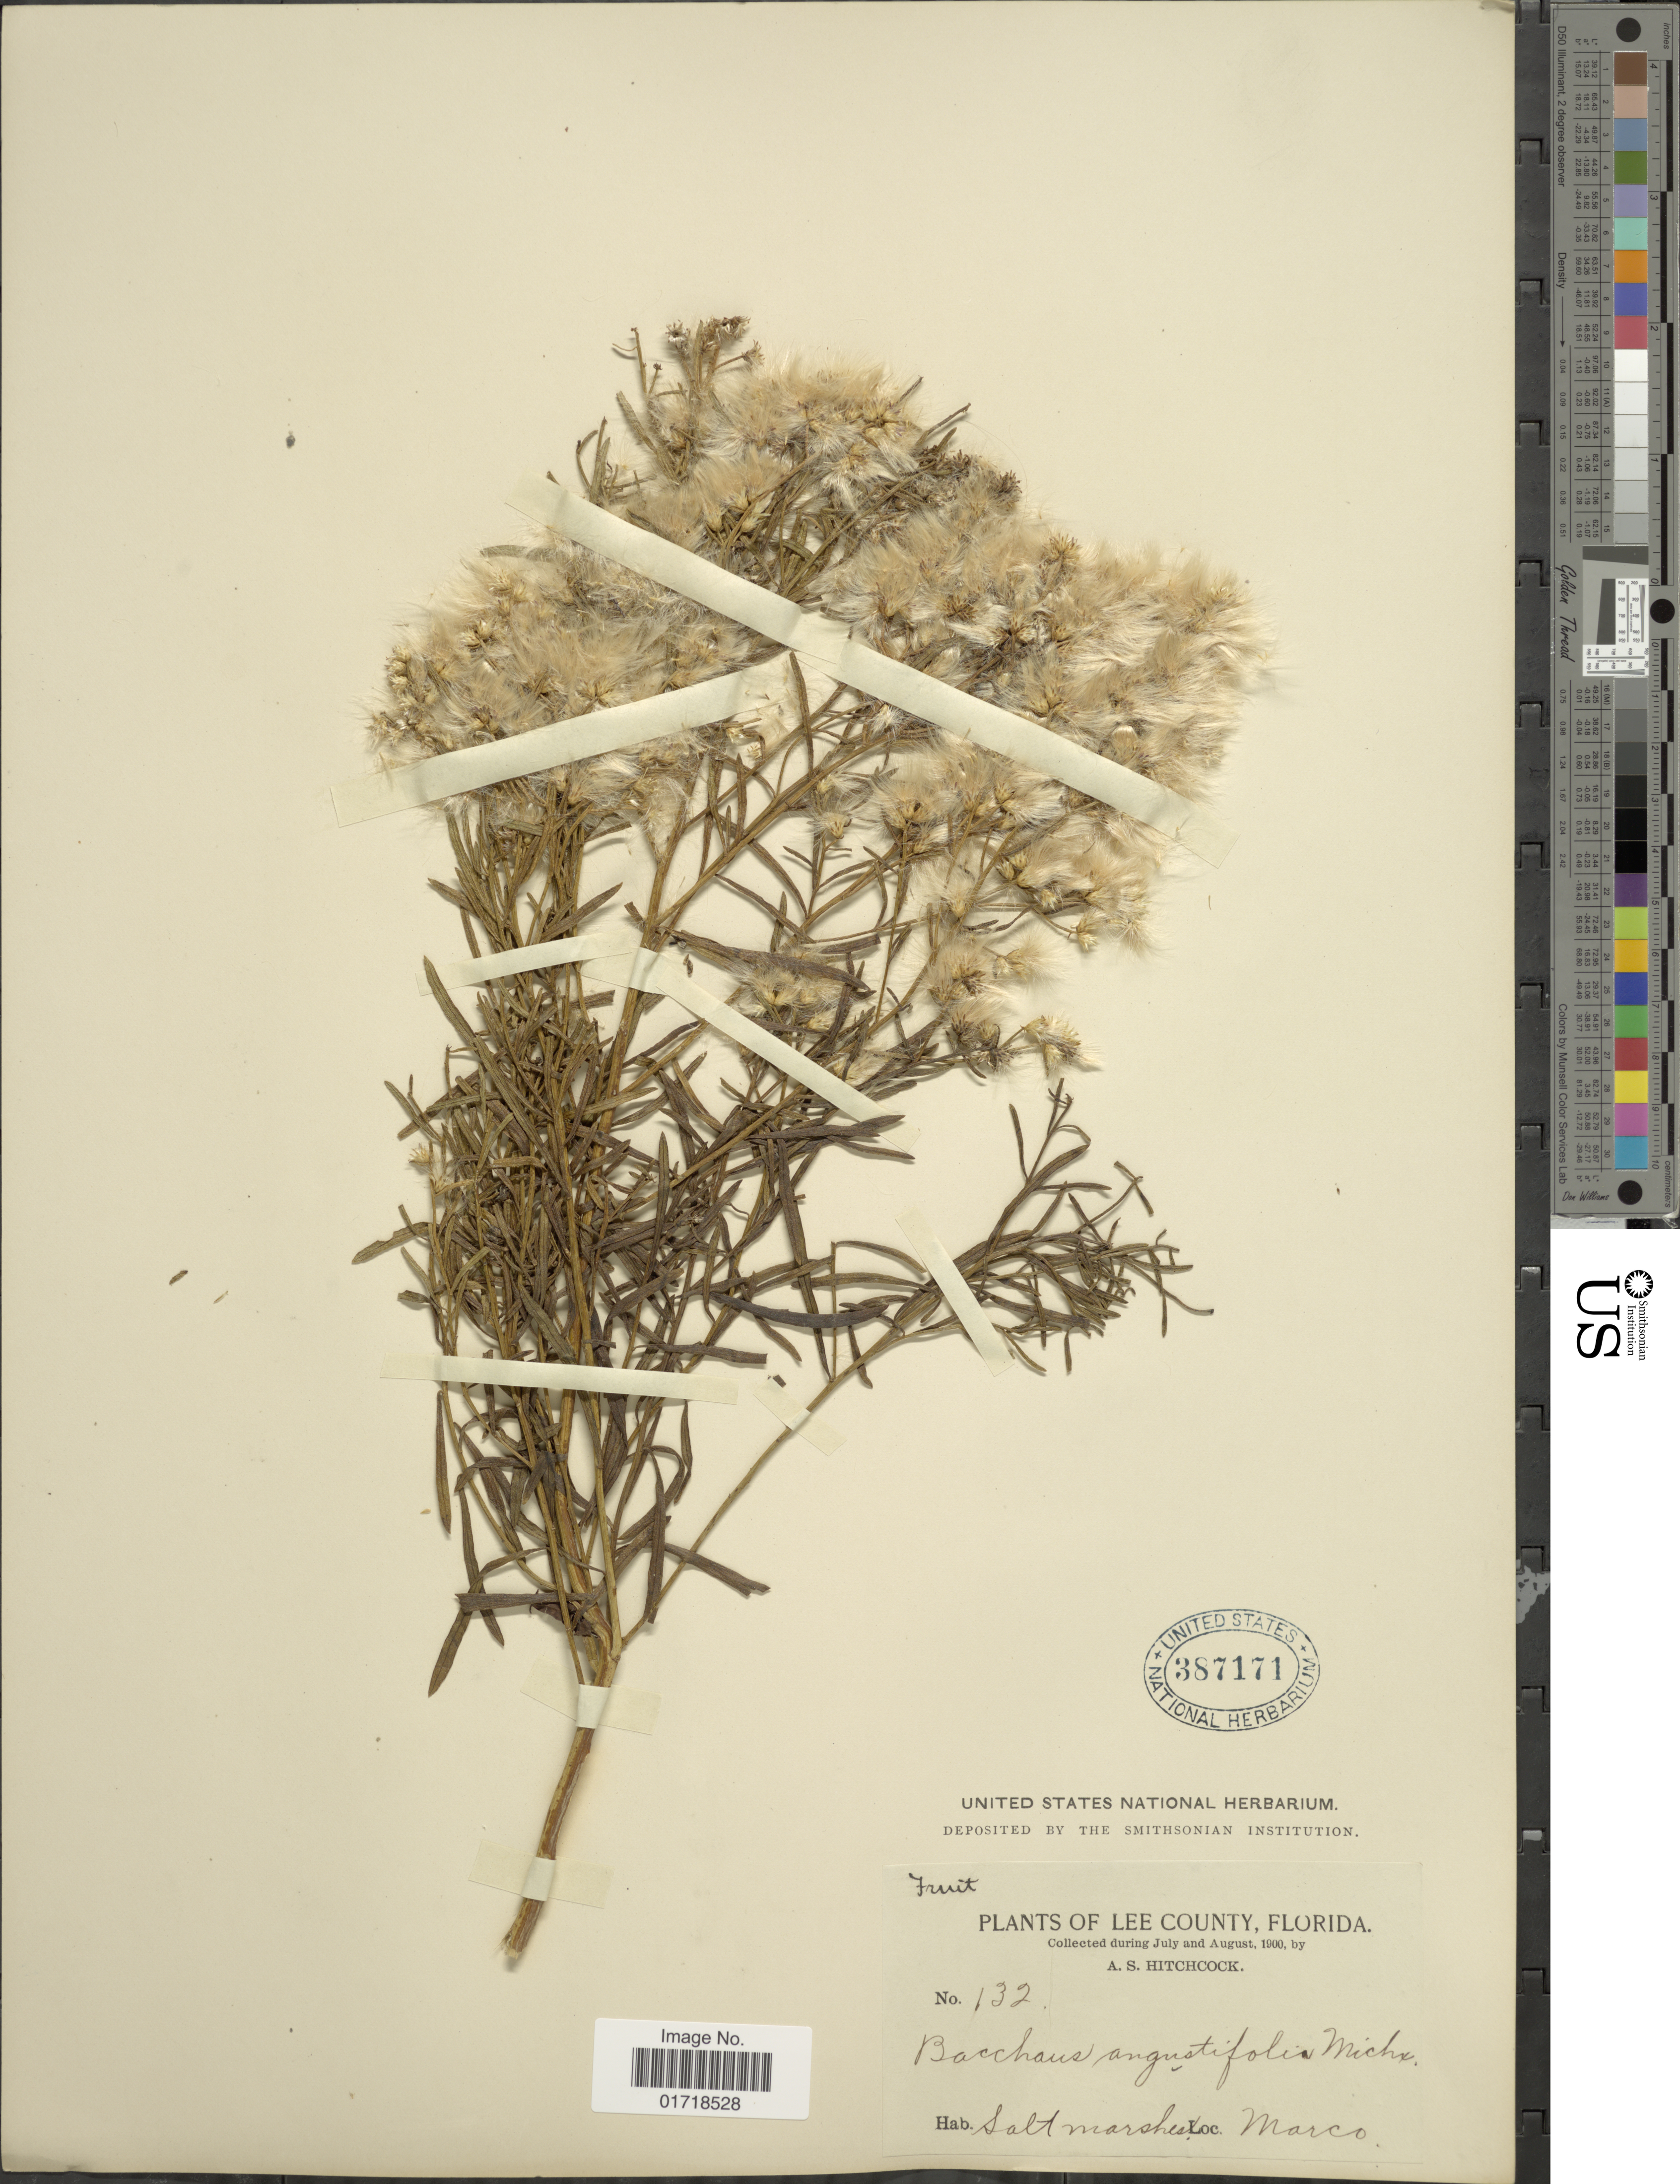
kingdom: Plantae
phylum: Tracheophyta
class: Magnoliopsida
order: Asterales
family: Asteraceae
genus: Baccharis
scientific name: Baccharis angustifolia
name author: Michx.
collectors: A. S. Hitchcock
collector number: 132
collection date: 1900-07/1900-08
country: United States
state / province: Florida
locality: Lee County, Salt Marshes, Marco.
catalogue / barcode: US 387171